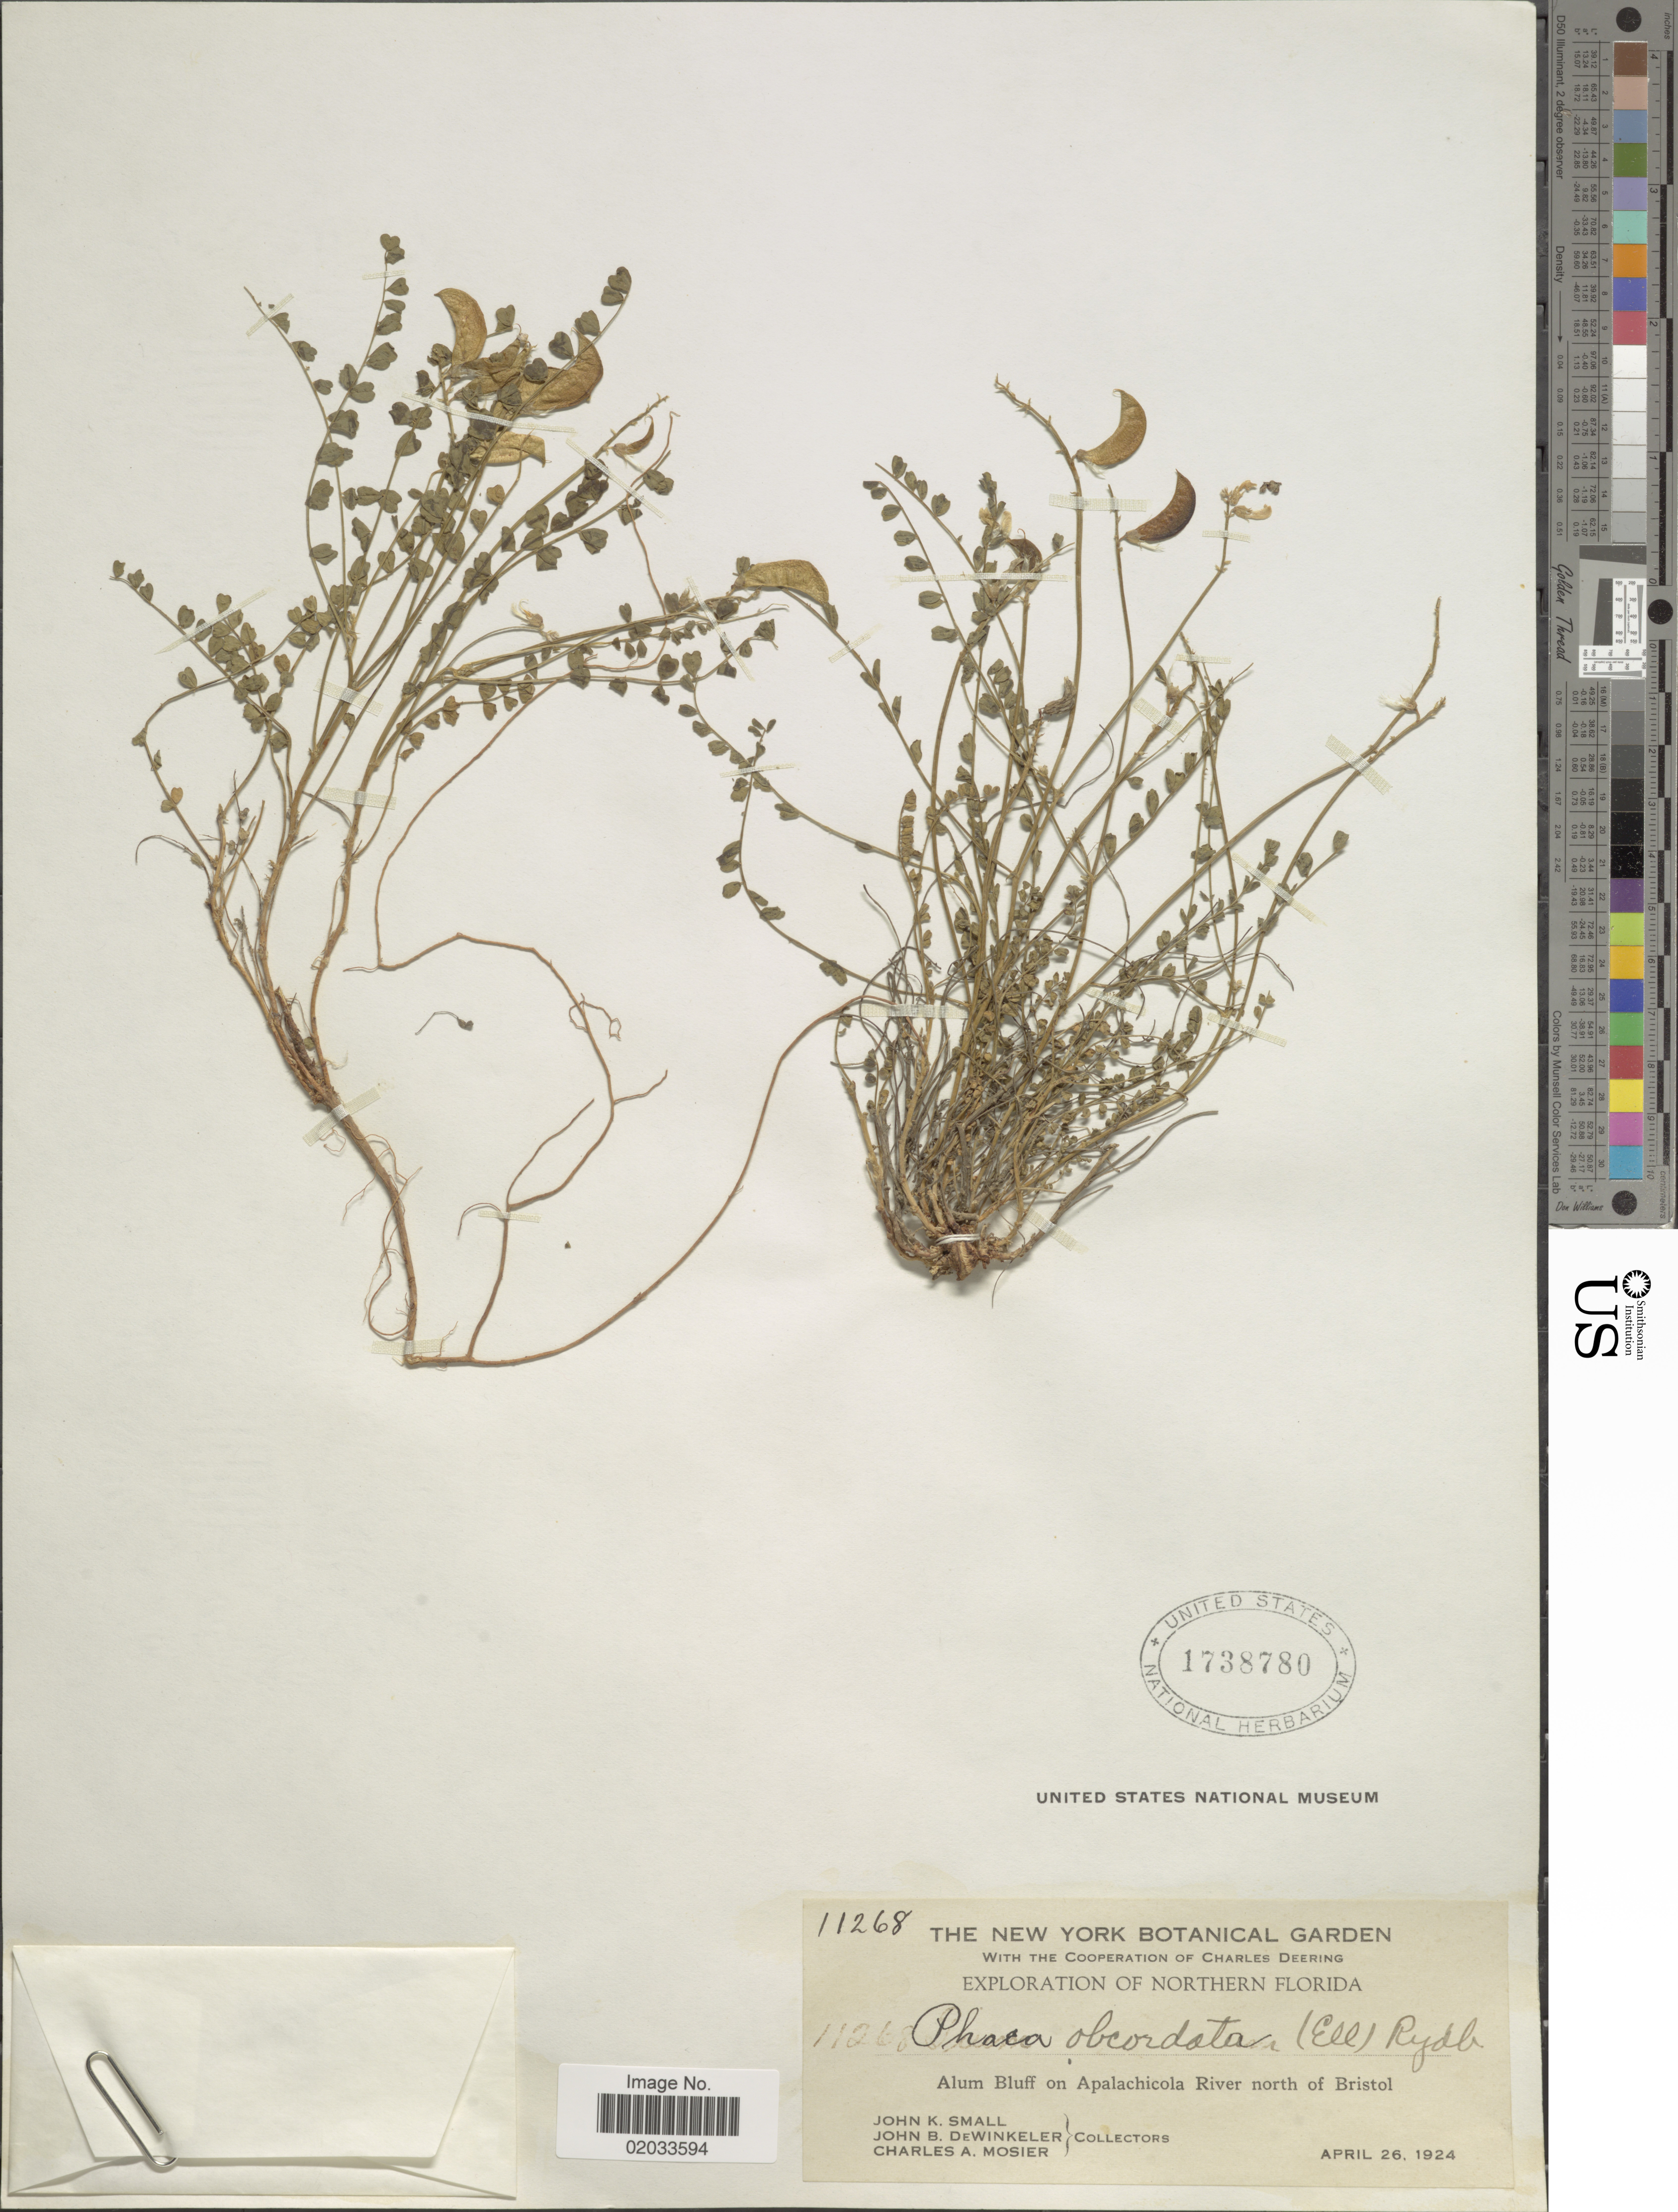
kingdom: Plantae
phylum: Tracheophyta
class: Magnoliopsida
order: Fabales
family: Fabaceae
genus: Astragalus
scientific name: Astragalus obcordatus Boiss., nom. illeg.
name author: Boiss.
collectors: J. K. Small, J. B. Dewinkeler & C. A. Mosier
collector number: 11268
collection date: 1924-04-26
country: United States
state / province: Florida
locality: Northern Florida, Alum Bluff on Apalachicola River north of Bristol.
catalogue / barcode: US 1738780